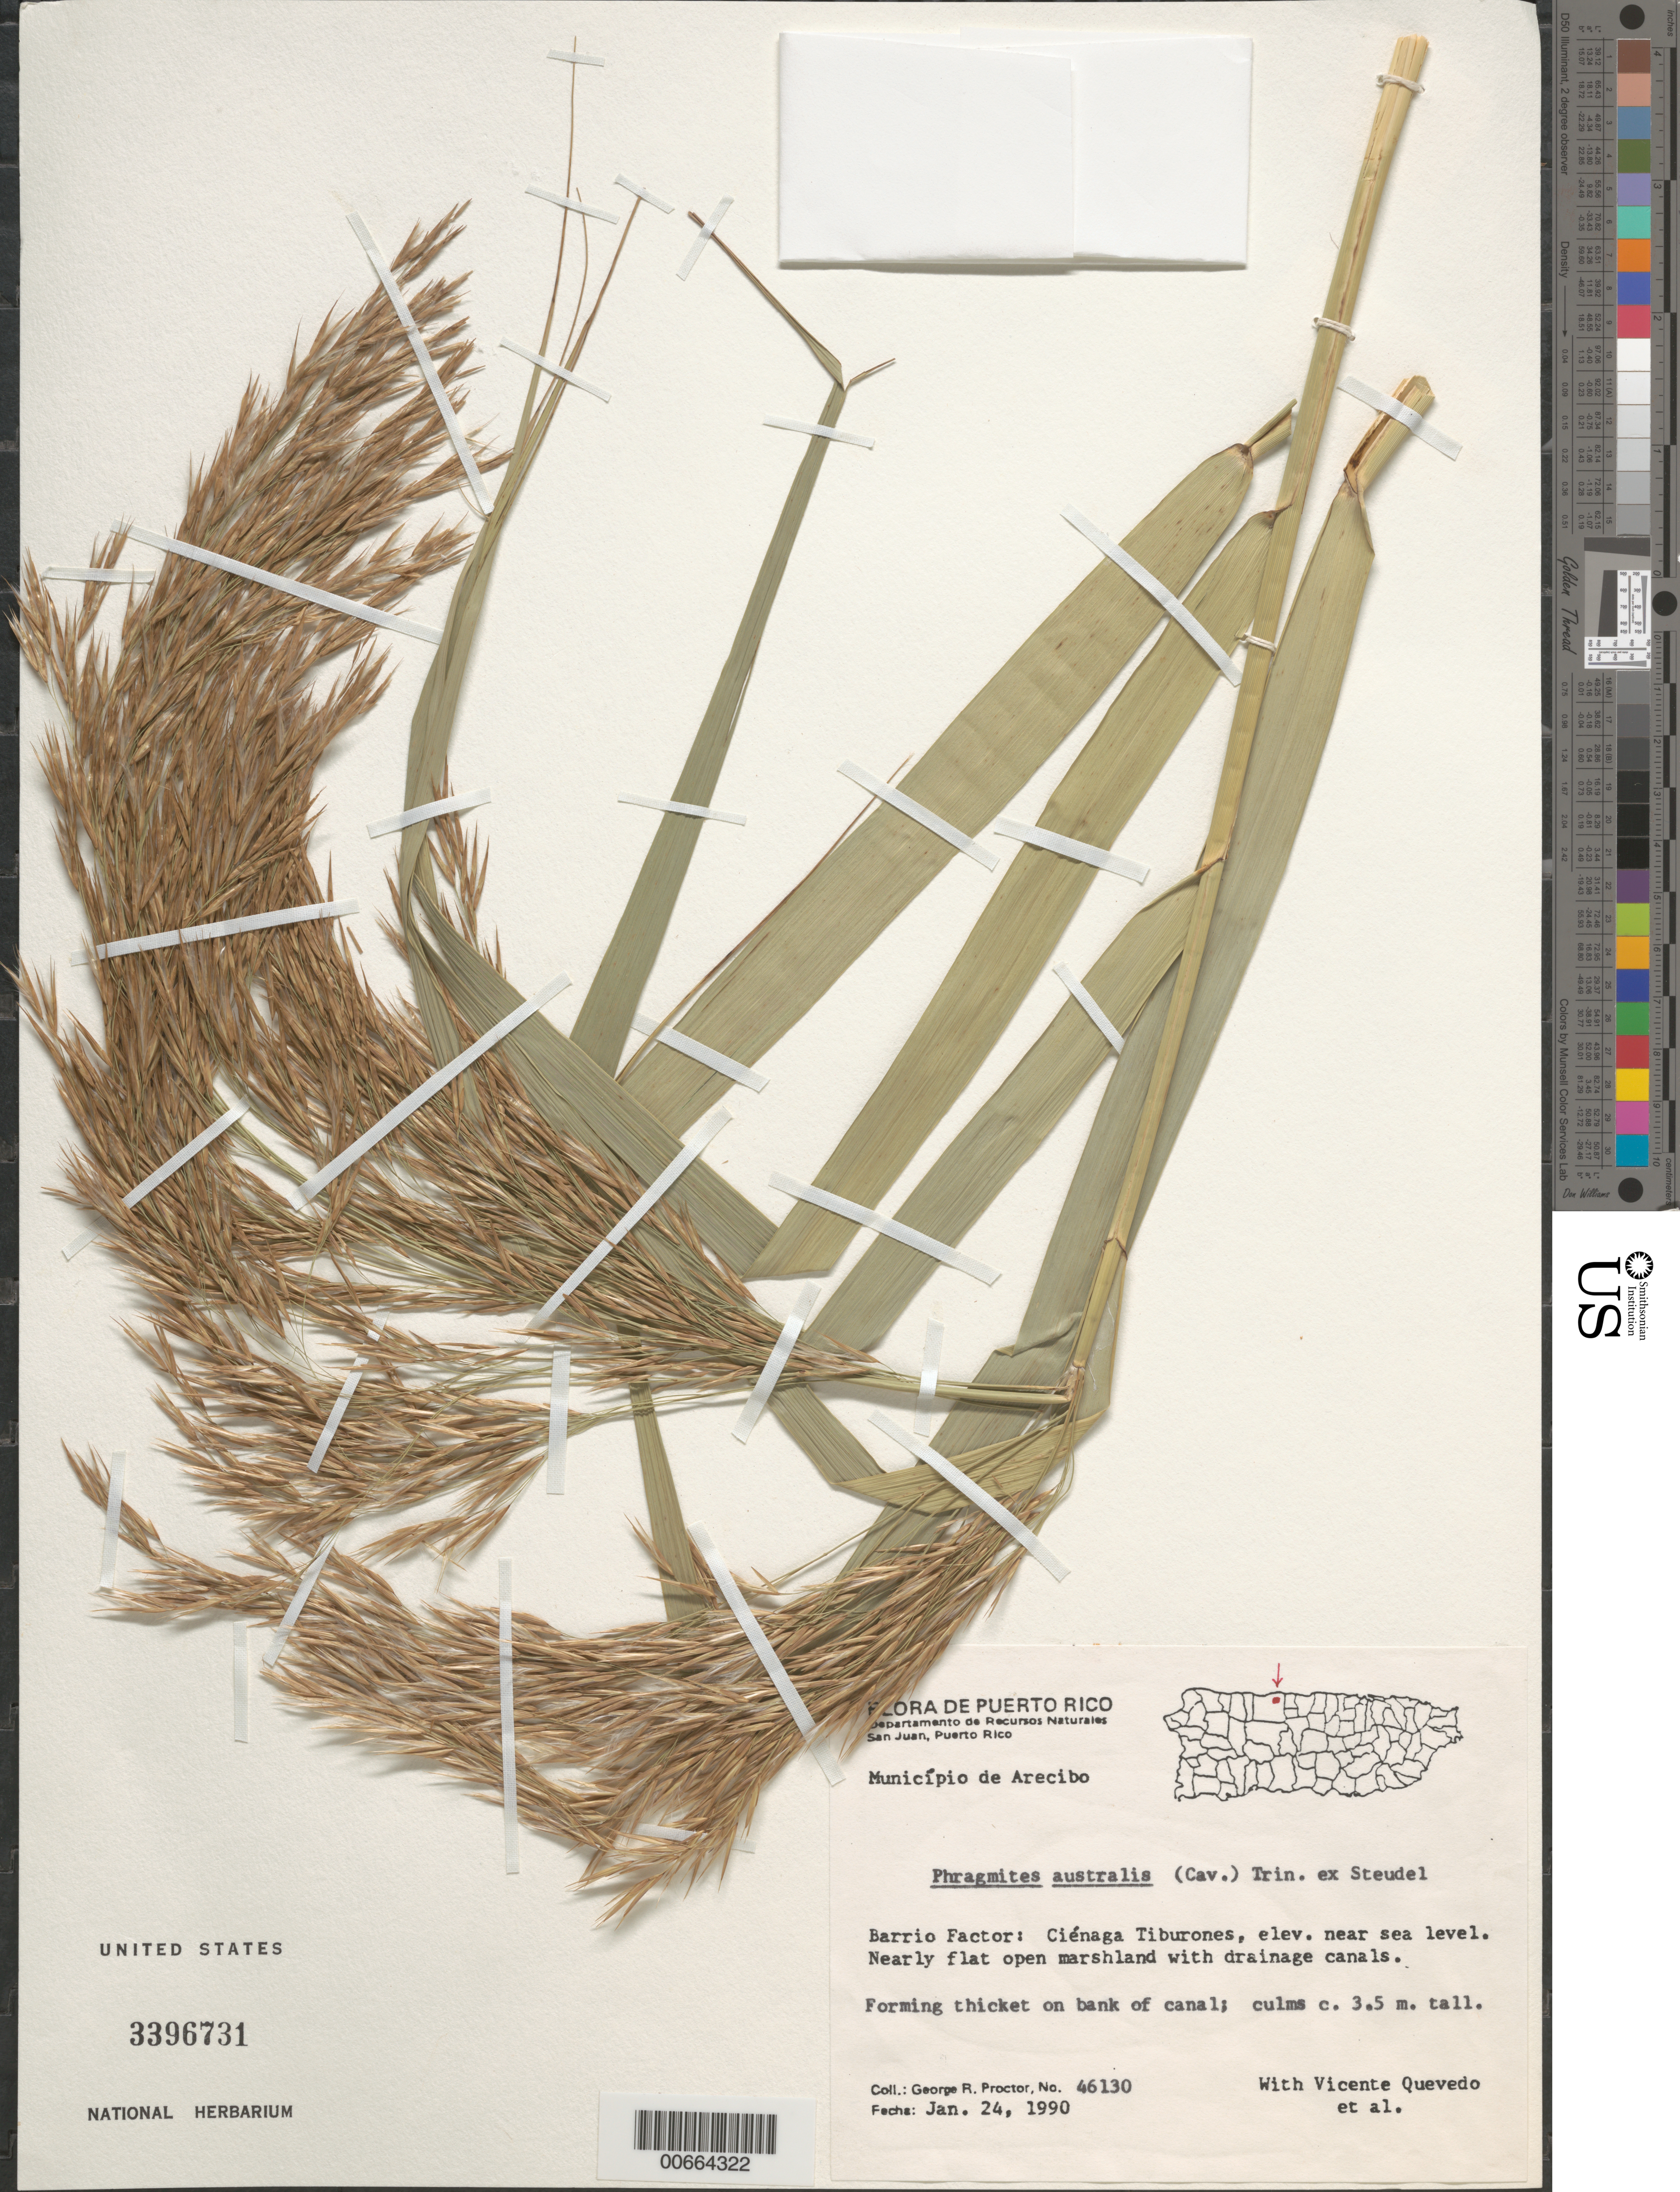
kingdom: Plantae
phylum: Tracheophyta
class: Liliopsida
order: Poales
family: Poaceae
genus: Phragmites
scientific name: Phragmites australis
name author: (Cav.) Trin. ex Steud.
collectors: G. R. Proctor, V. Quevedo & et al.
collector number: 46130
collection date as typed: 24 Jan 1990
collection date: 1990-01-24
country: Puerto Rico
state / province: Arecibo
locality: Barrio Factor: Ciénaga Tiburones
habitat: Nearly flat open marshland with drainage canals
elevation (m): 0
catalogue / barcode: US 3396731